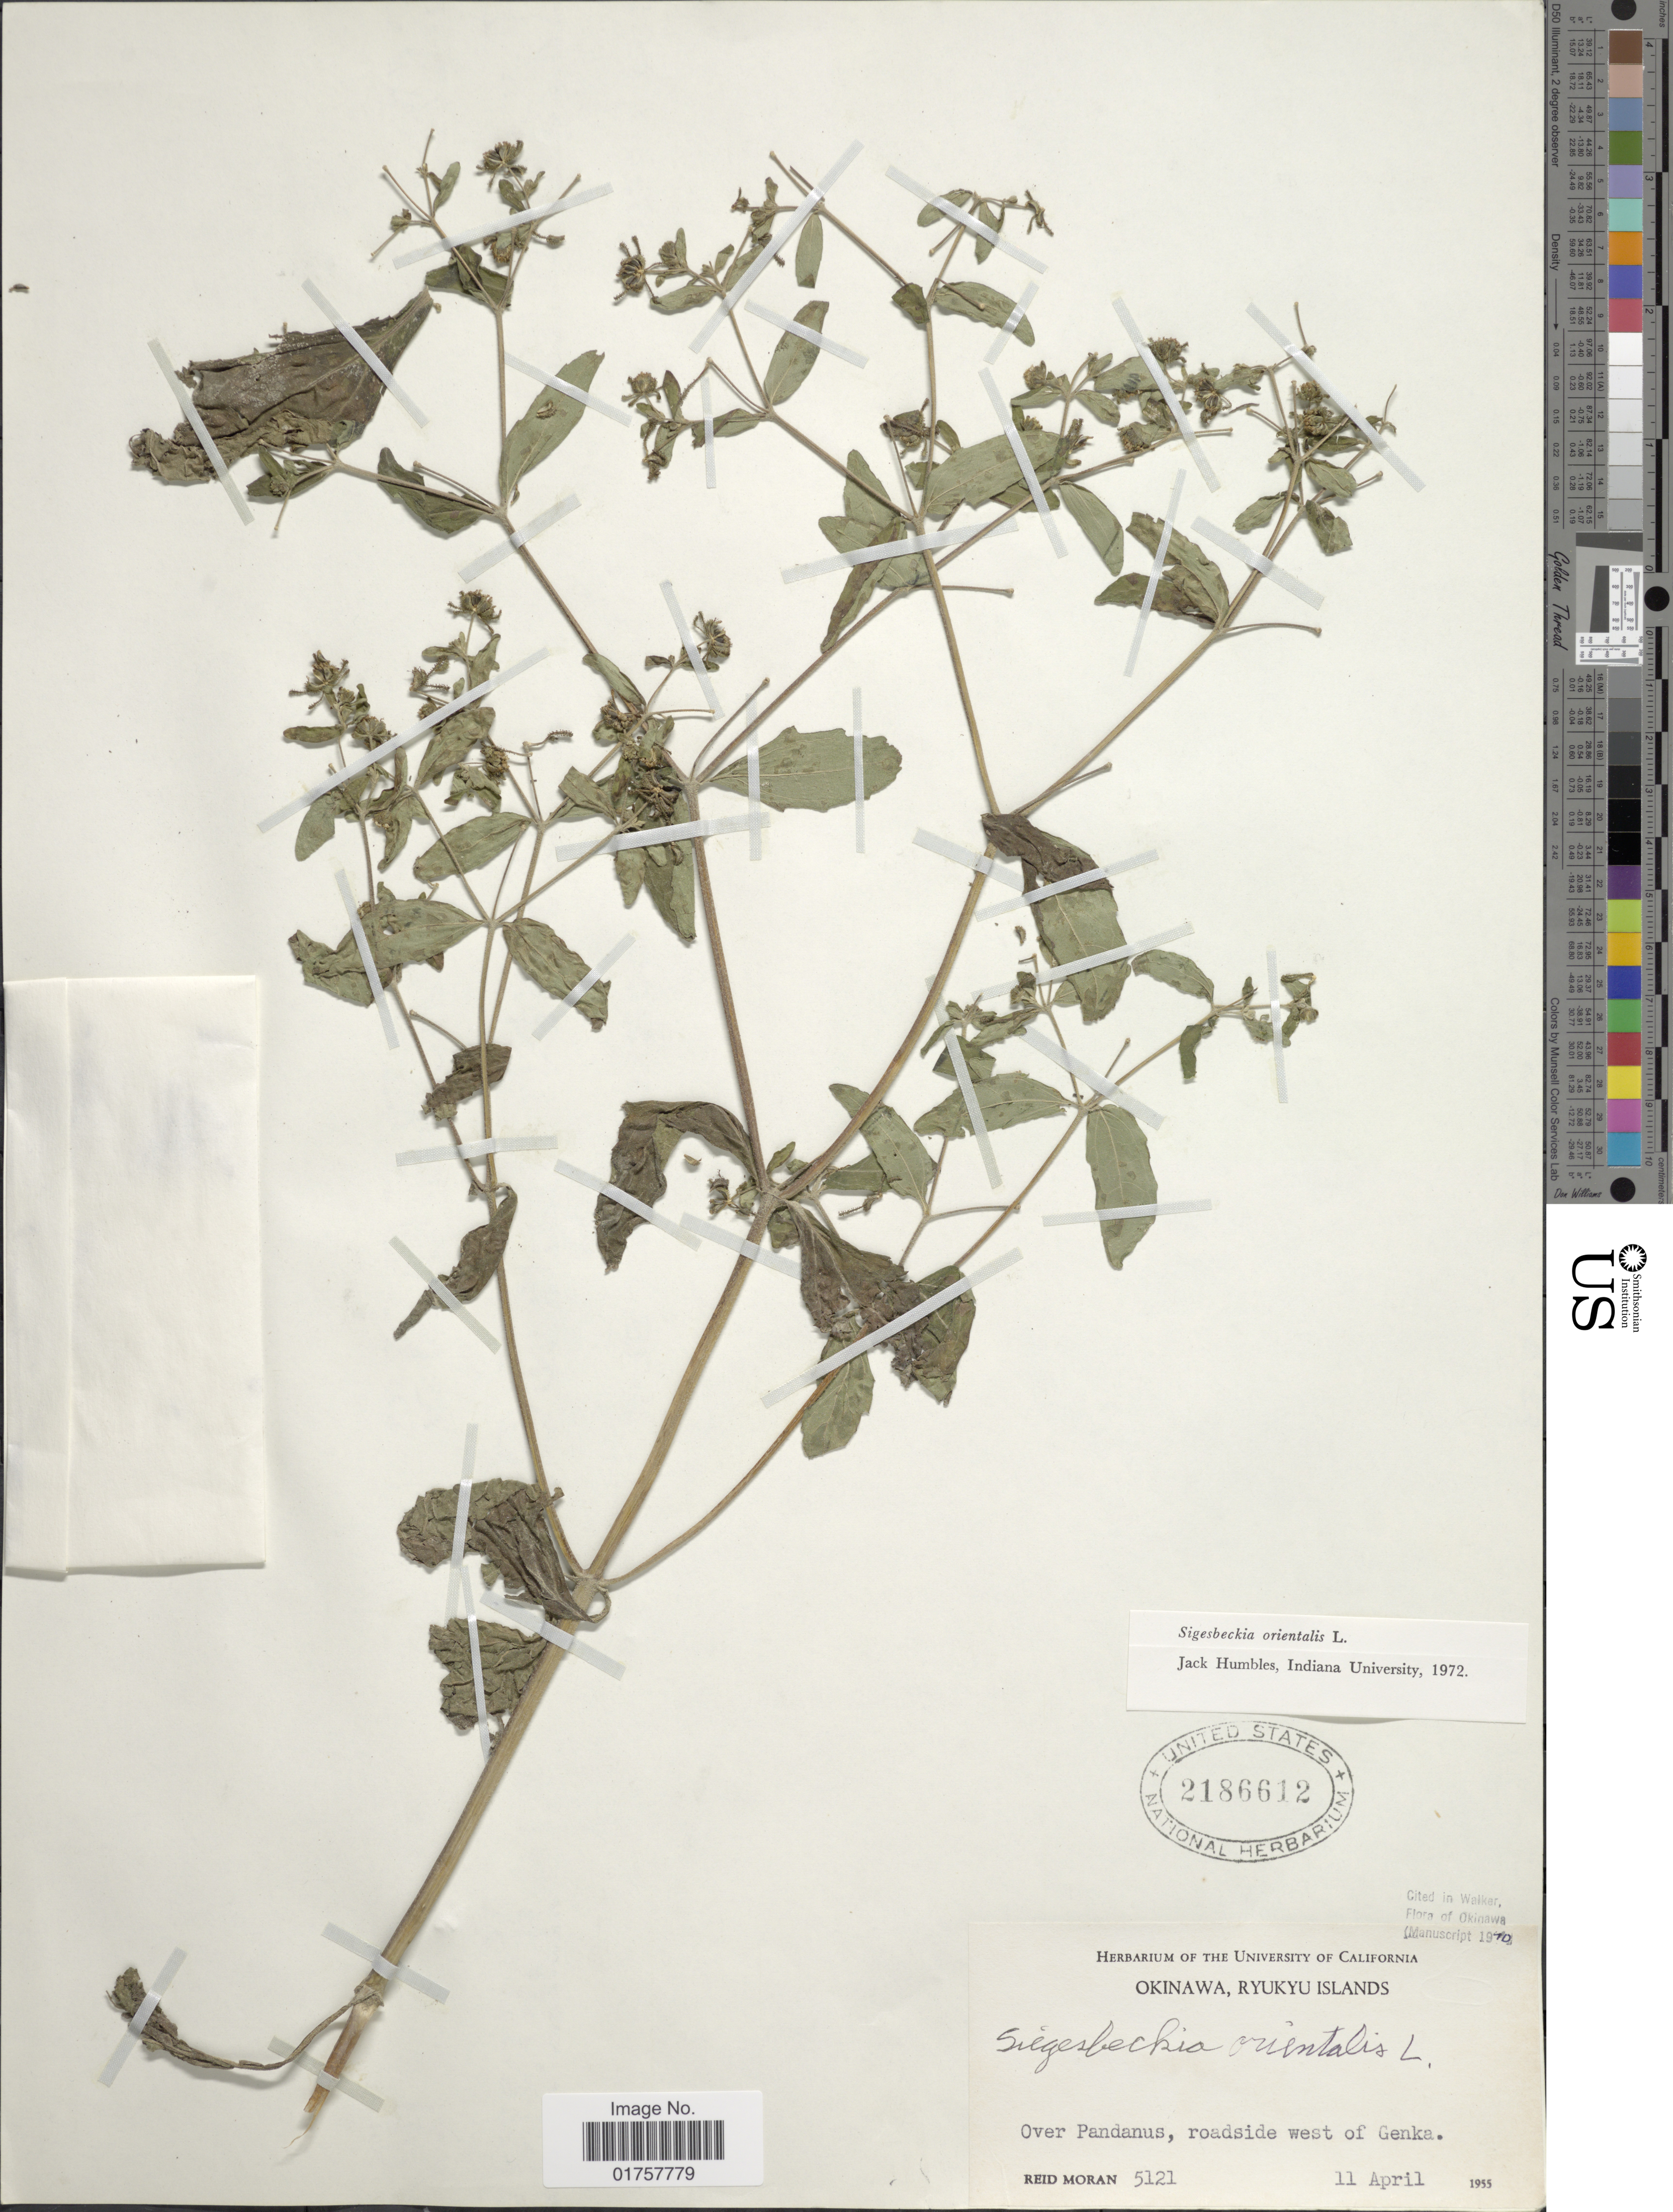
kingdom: Plantae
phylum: Tracheophyta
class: Magnoliopsida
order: Asterales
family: Asteraceae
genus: Sigesbeckia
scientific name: Sigesbeckia orientalis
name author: L.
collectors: R. V. Moran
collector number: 5121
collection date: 1955-04-11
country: Japan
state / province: Okinawa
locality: Ryukyus Islands, Over Pandanus, roadside west of Genka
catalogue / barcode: US 2186612